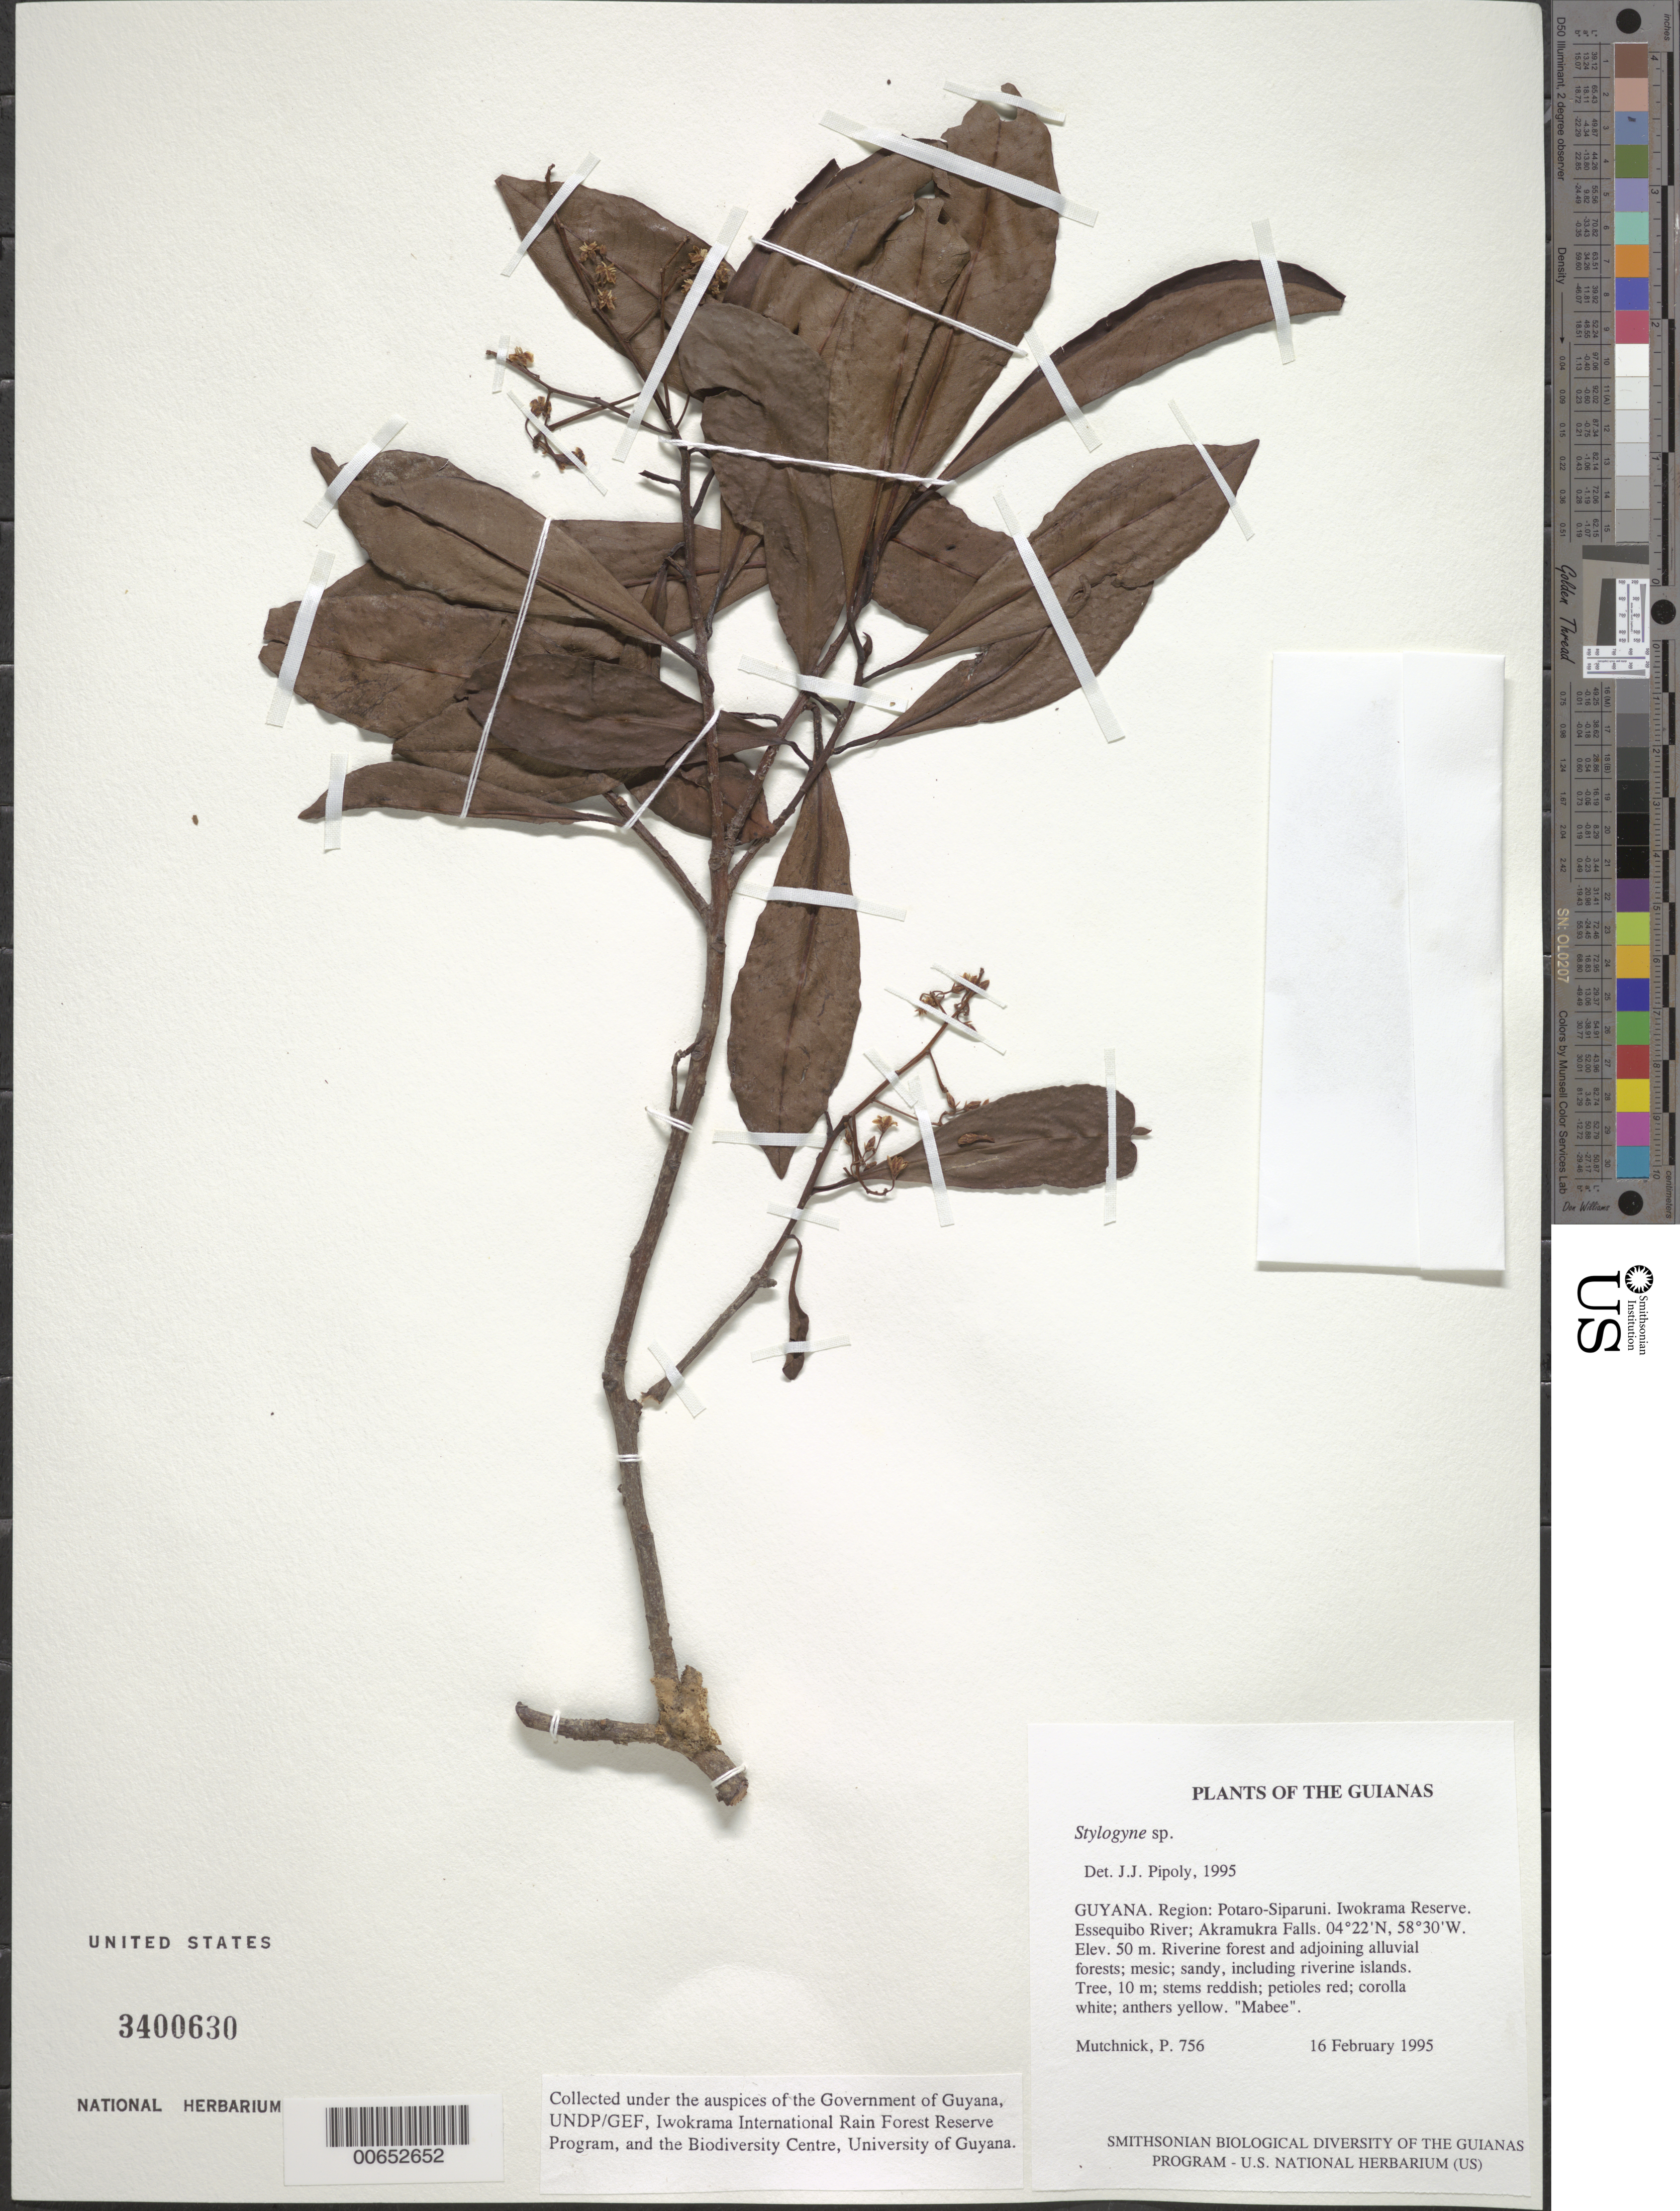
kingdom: Plantae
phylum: Tracheophyta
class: Magnoliopsida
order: Ericales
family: Primulaceae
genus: Stylogyne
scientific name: Stylogyne sp.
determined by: Pipoly, J. J., III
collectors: P. Mutchnick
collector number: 756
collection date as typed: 16 February 1995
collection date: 1995-02-16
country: Guyana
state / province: Potaro-Siparuni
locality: Iwokrama Reserve. Essequibo River; Akramukra Falls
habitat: Riverine forest and adjoining alluvial forests; mesic; sandy, including riverine islands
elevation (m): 50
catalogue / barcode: US 3400630